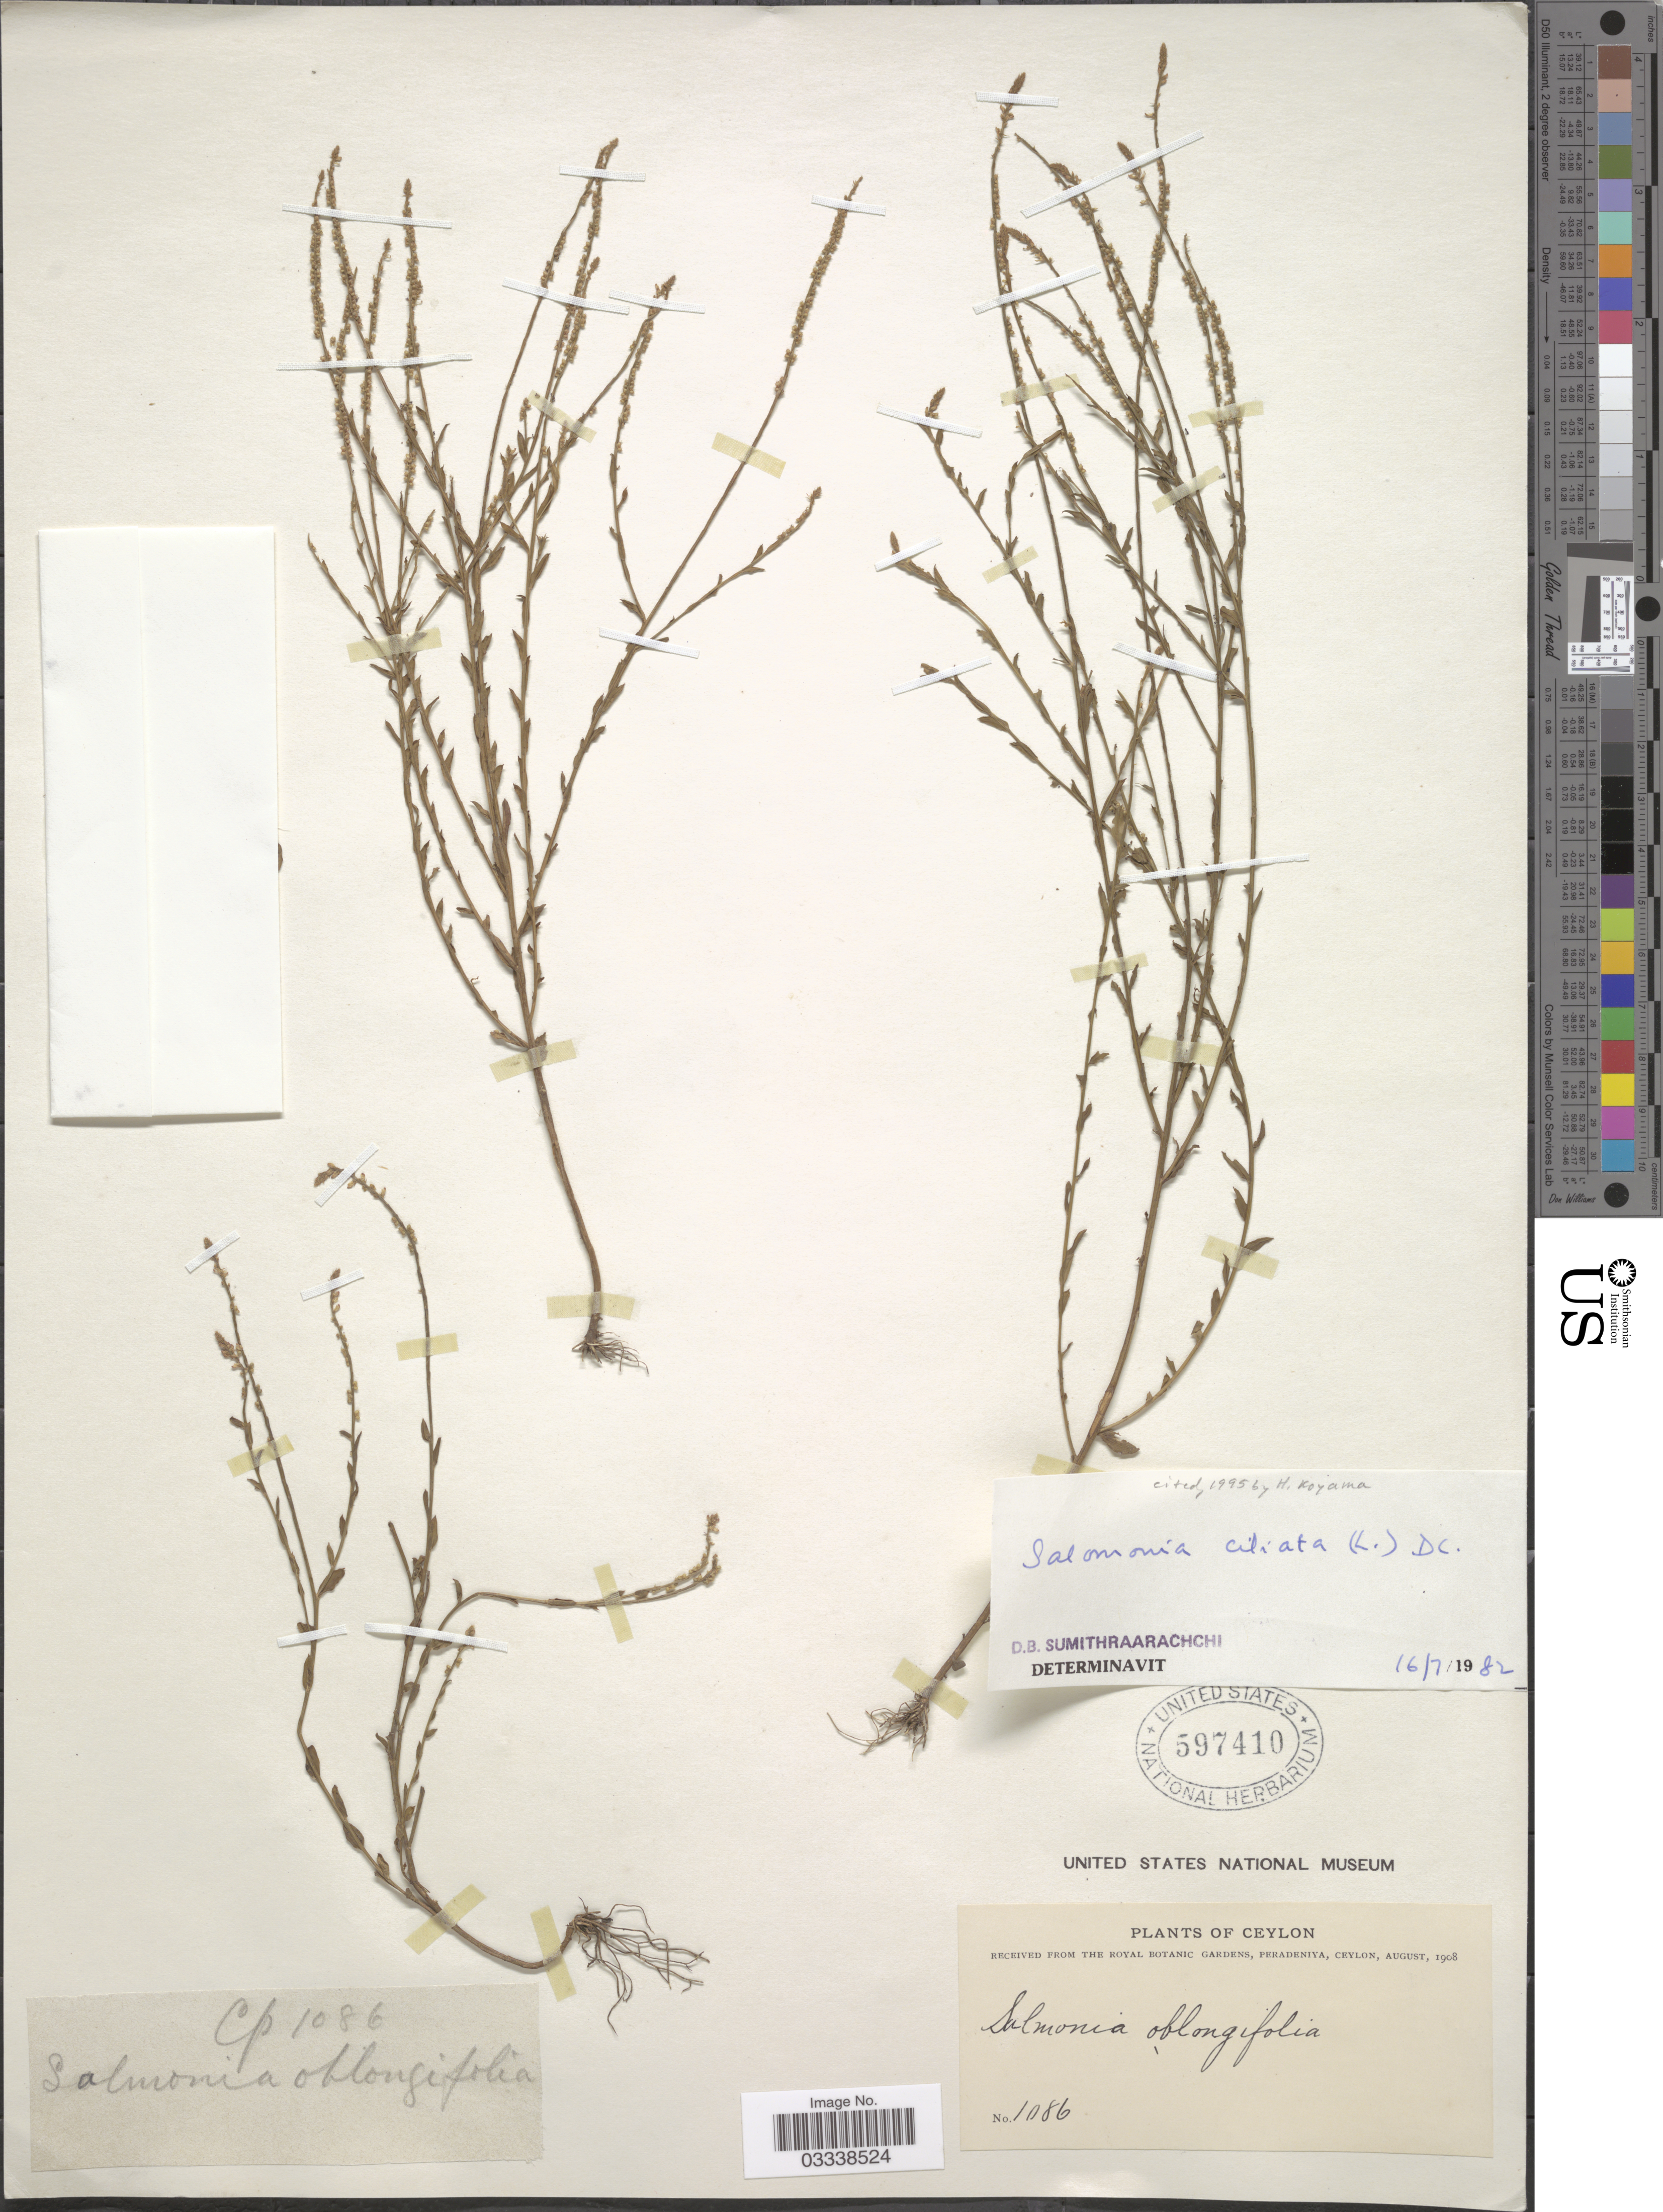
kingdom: Plantae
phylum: Tracheophyta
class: Magnoliopsida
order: Fabales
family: Polygalaceae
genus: Salomonia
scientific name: Salomonia ciliata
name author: (L.) DC.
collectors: Royal Botanic Garden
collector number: CP1086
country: Sri Lanka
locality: Ceylon.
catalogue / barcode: US 597410